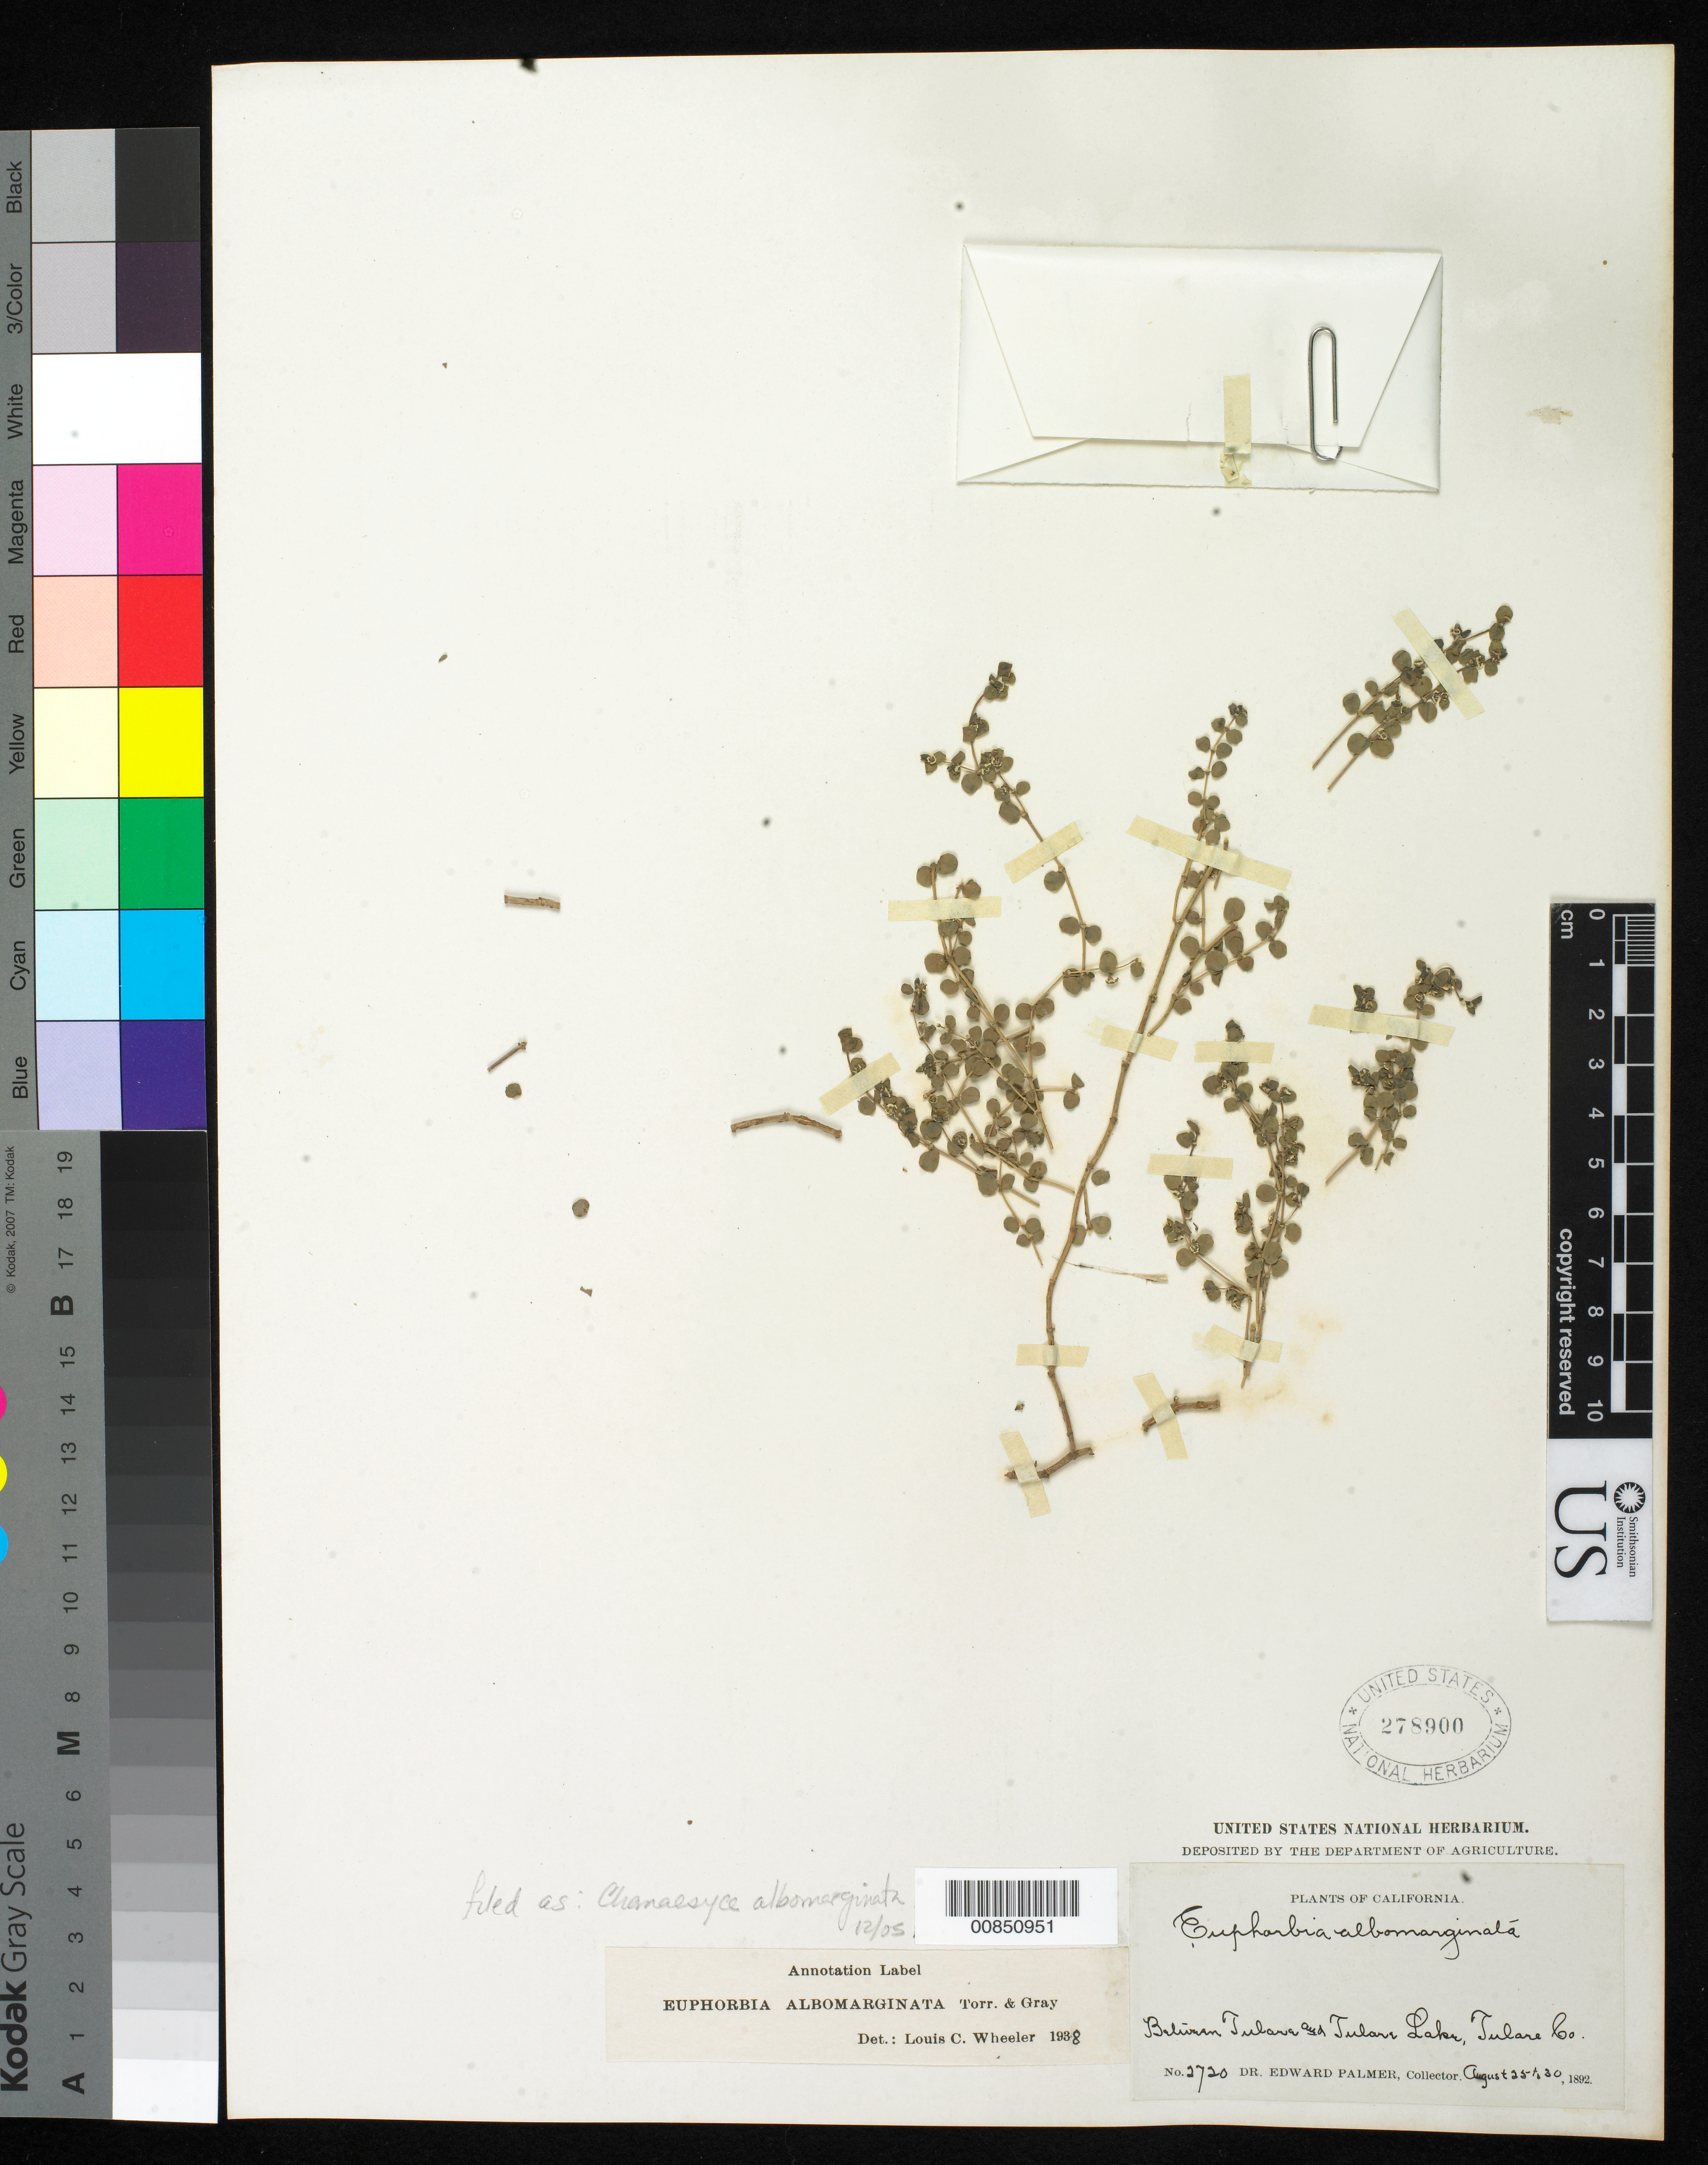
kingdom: Plantae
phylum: Tracheophyta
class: Magnoliopsida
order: Malpighiales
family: Euphorbiaceae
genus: Chamaesyce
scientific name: Chamaesyce albomarginata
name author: (Torr. & A. Gray) Small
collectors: E. Palmer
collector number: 2720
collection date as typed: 25 Aug 1892 to 30 Aug 1892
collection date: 1892-08-25/1892-08-30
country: United States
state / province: California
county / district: Tulare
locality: Between Tulare and Tulare Lake, Tulare County, California.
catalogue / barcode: US 278900